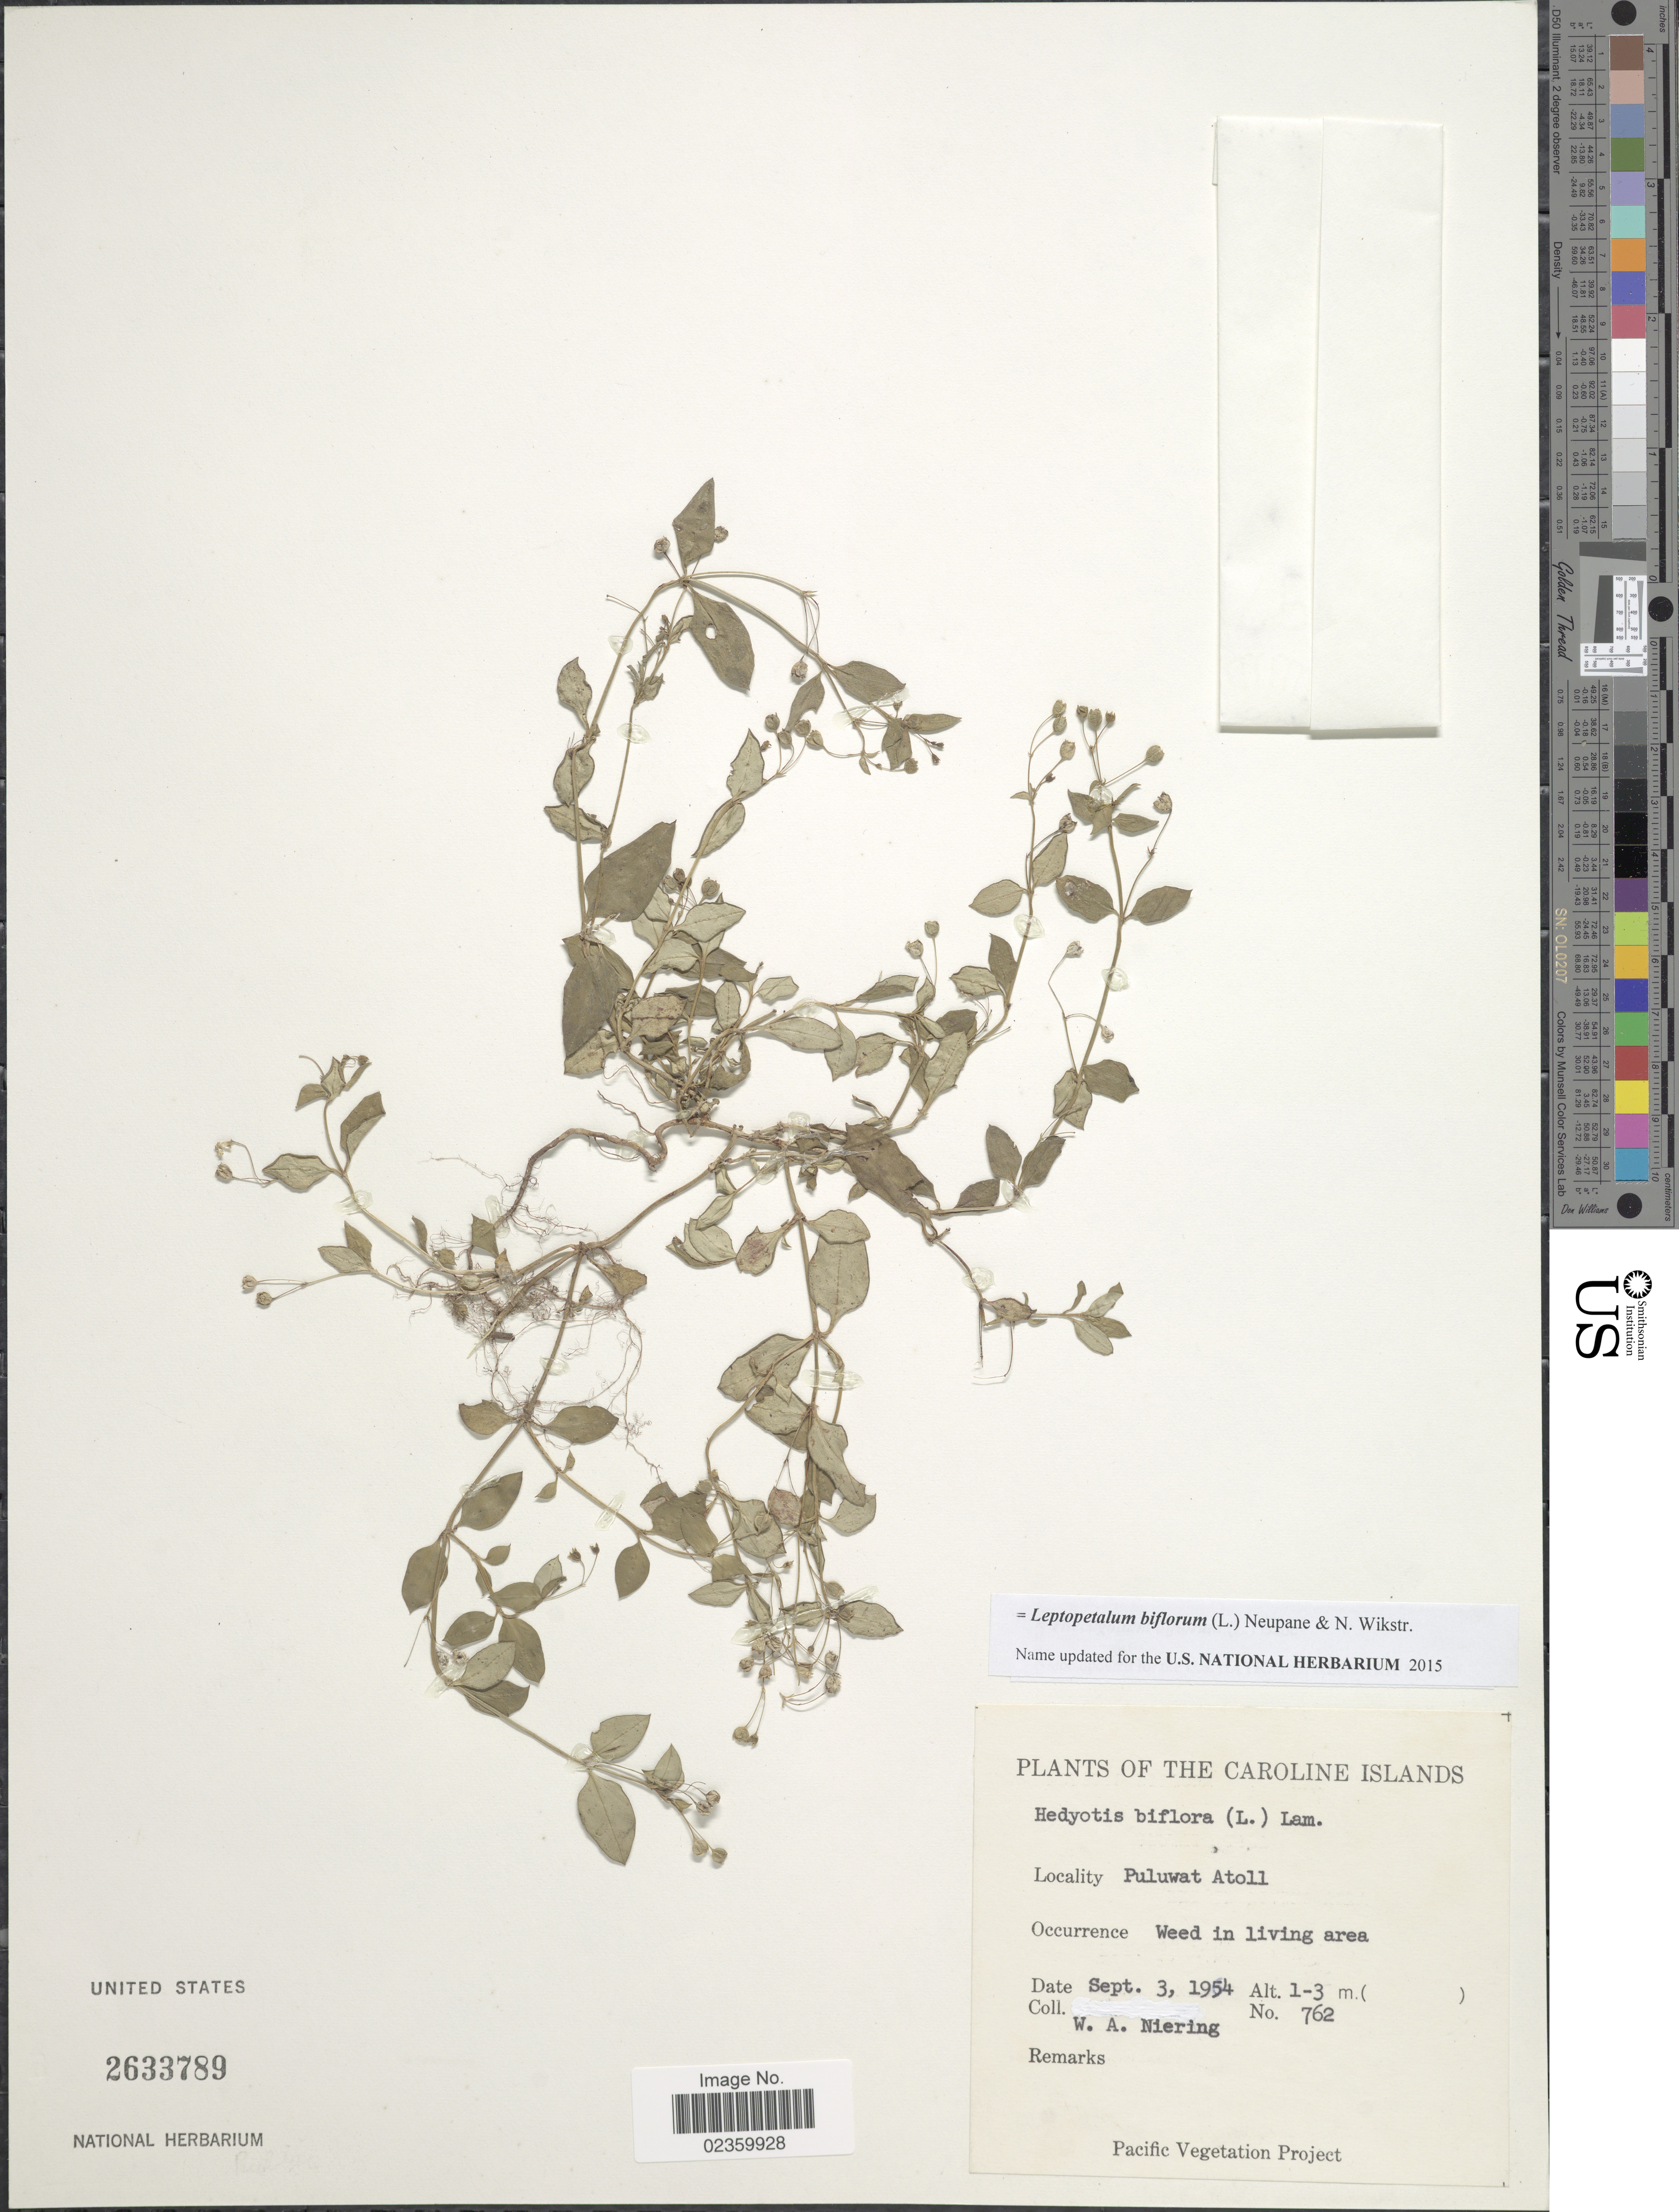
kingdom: Plantae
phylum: Tracheophyta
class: Magnoliopsida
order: Gentianales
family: Rubiaceae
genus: Leptopetalum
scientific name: Leptopetalum biflorum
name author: (L.) Neupane & N. Wikstr.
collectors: W. Niering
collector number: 762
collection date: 1954-09-03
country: Micronesia, Federated States of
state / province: Truk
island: Puluwat Atoll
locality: The Caroline Islands. Puluwat Atoll.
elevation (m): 1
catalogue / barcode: US 2633789